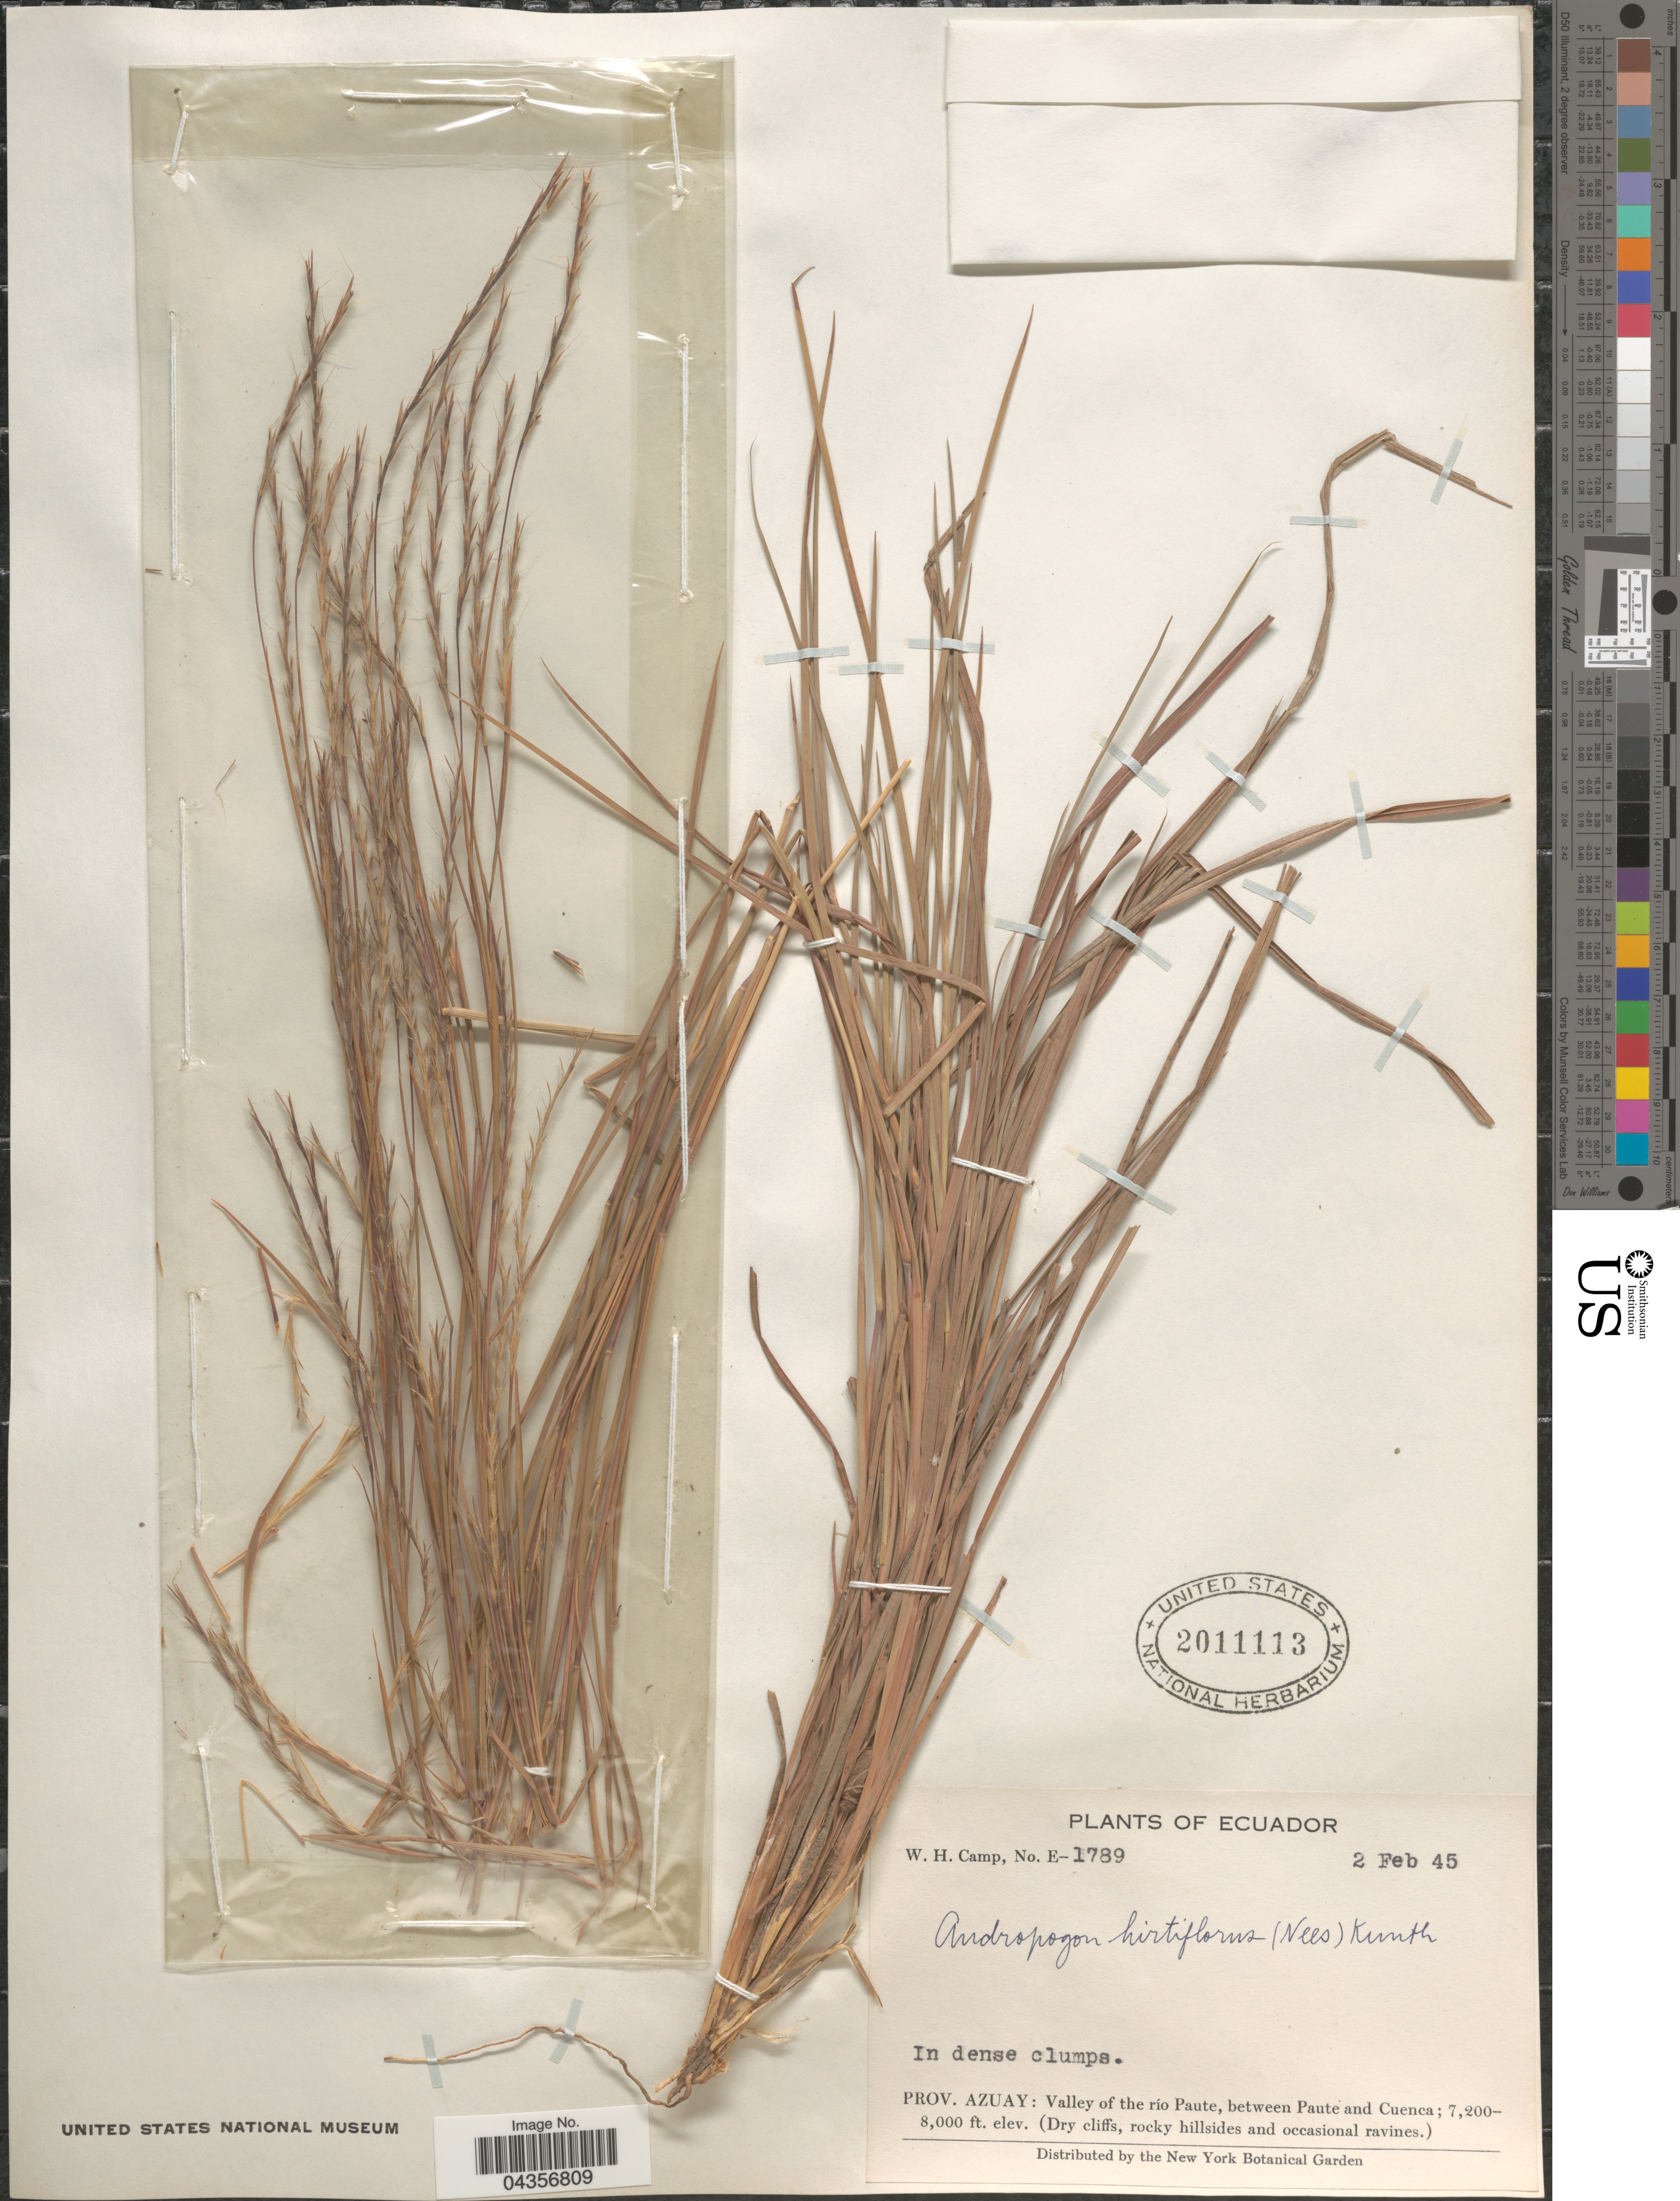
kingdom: Plantae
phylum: Tracheophyta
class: Liliopsida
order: Poales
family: Poaceae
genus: Schizachyrium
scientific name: Schizachyrium sanguineum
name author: (Retz.) Alston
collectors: W. H. Camp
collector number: E-1789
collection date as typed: Transcribed d/m/y: 2/2/45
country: Ecuador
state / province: Azuay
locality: Prov. Azuay: Valley of the río Paute, between Paute and Cuenca.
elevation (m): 2195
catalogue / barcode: US 2011113